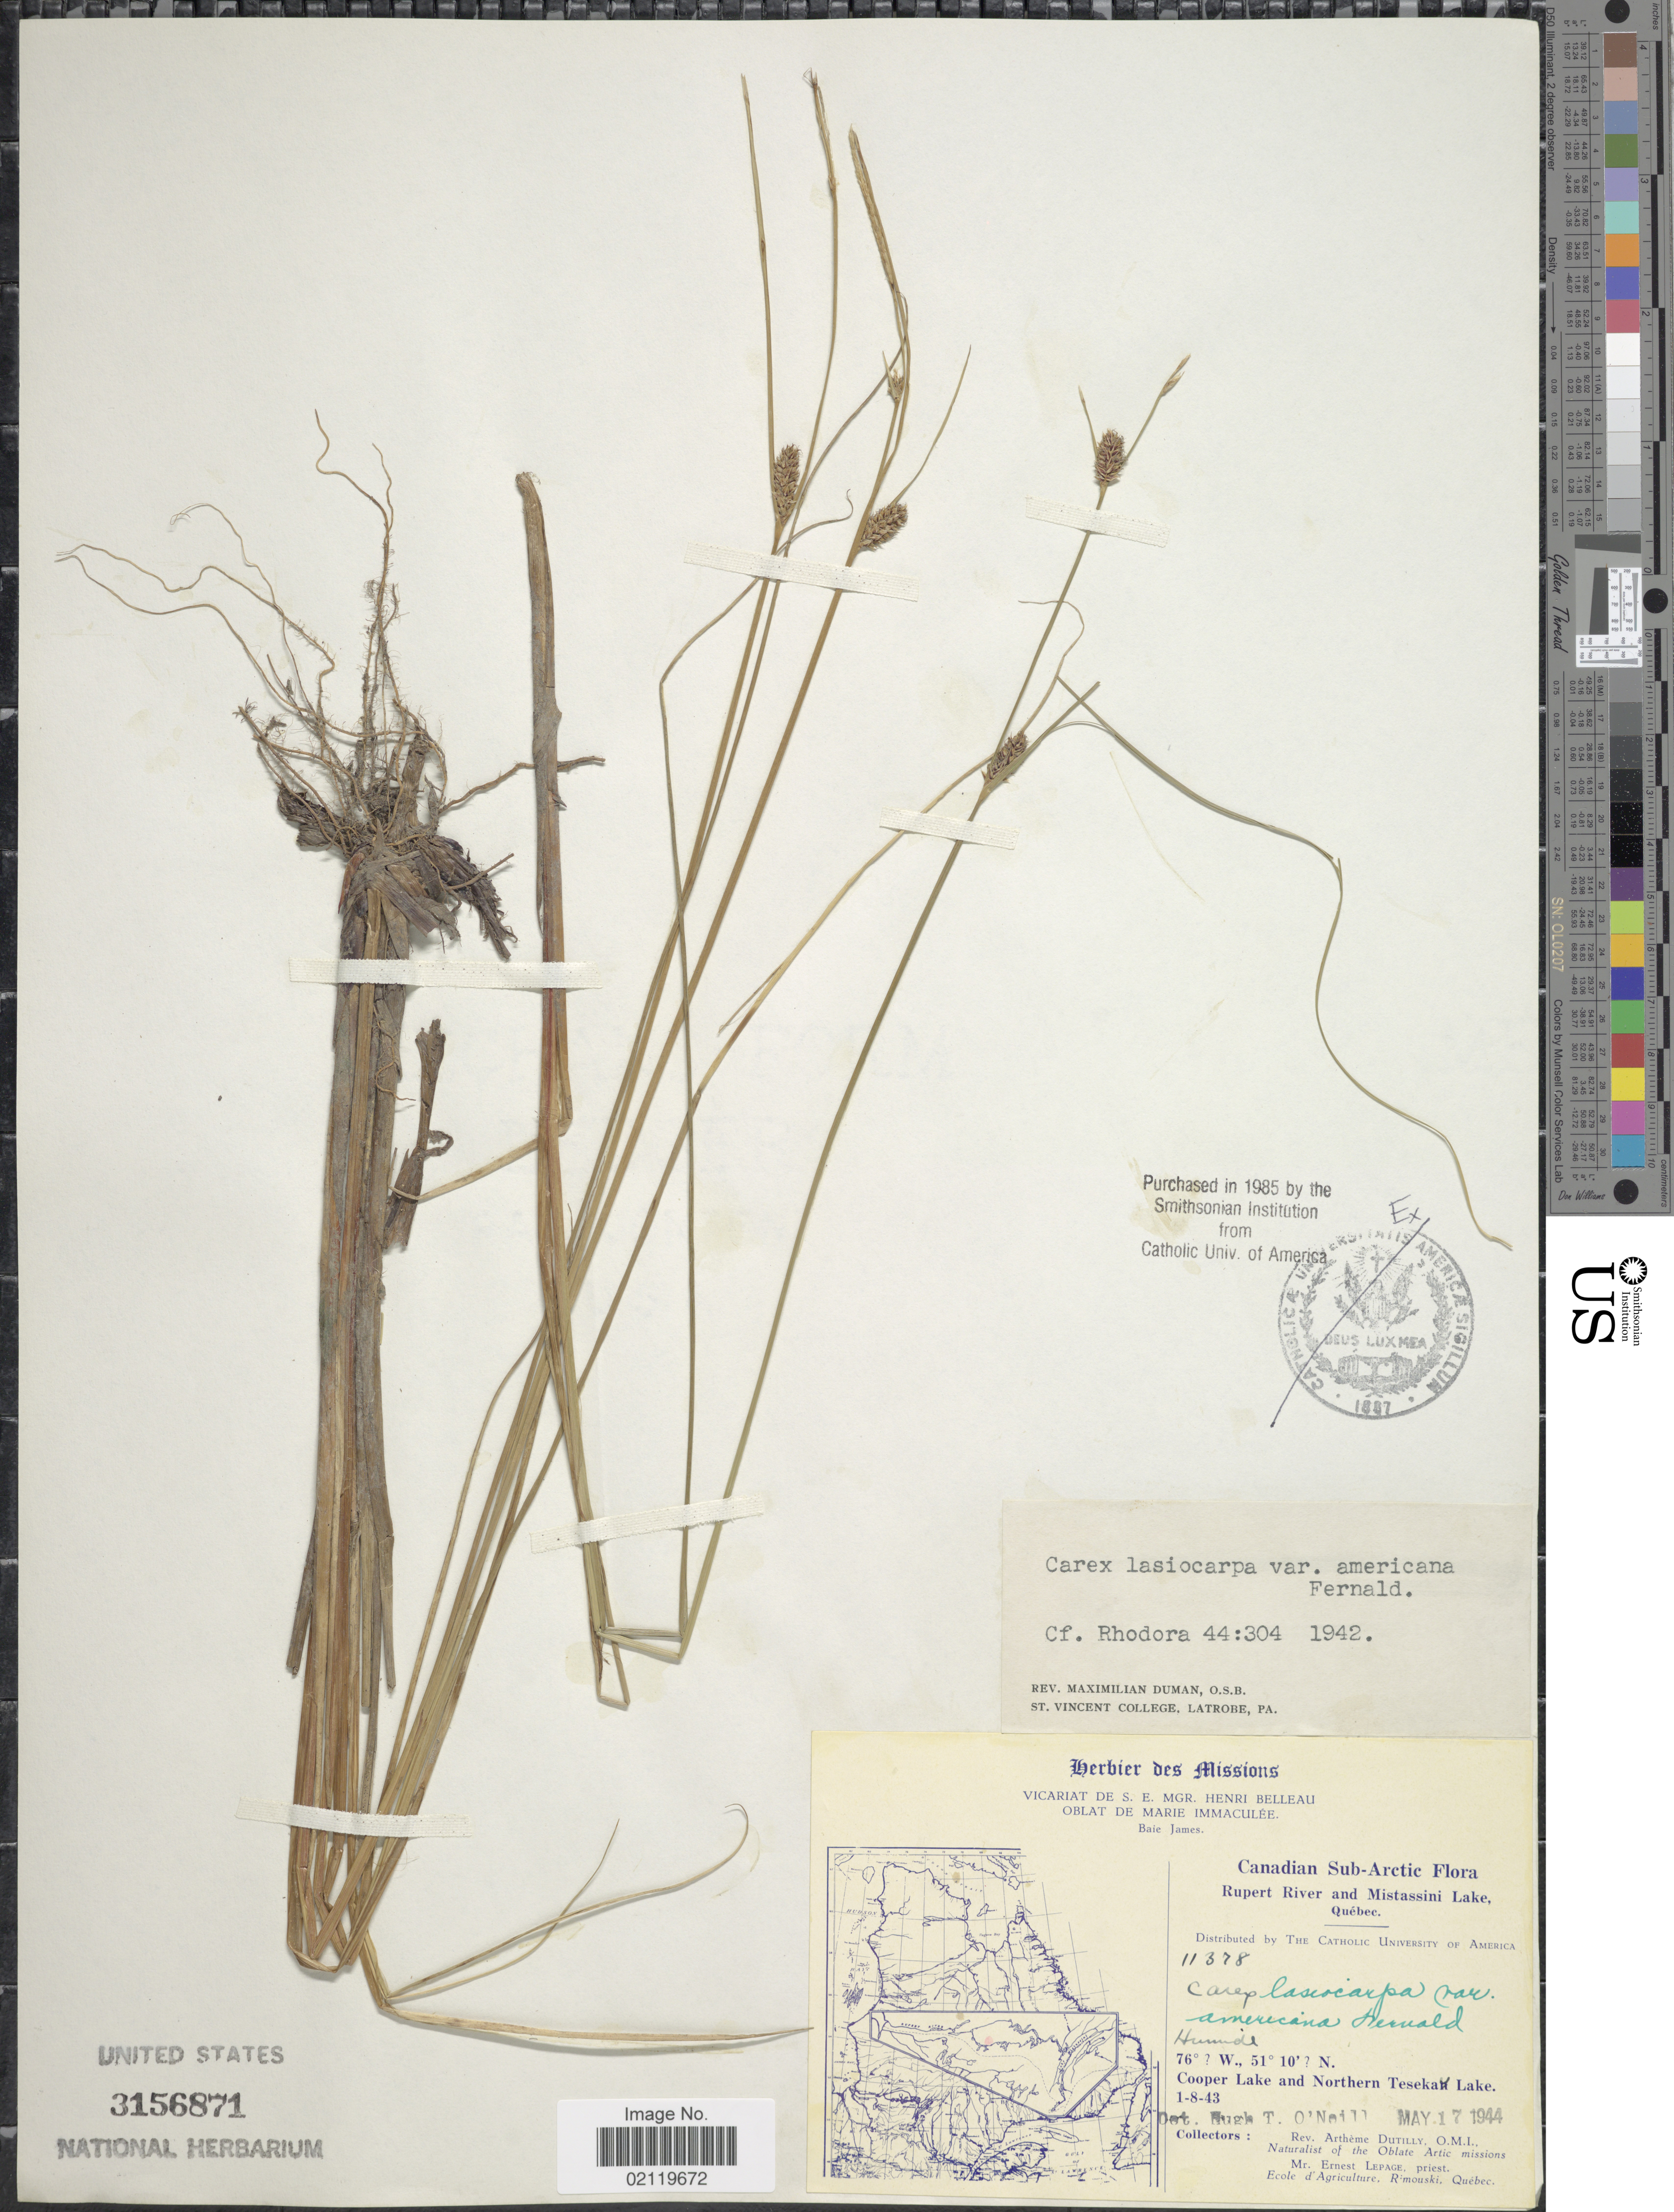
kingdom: Plantae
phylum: Tracheophyta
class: Liliopsida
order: Poales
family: Cyperaceae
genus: Carex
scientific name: Carex lasiocarpa var. americana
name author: Fernald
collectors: A. Dutilly & E. Lepage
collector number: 11378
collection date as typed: Transcribed d/m/y: 1/8/43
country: Canada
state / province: Quebec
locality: Canadian Sub-Arctic. Rupert River and Mistassini Lake. Cooper Lake and Northern Tesekau Lake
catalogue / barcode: US 3156871